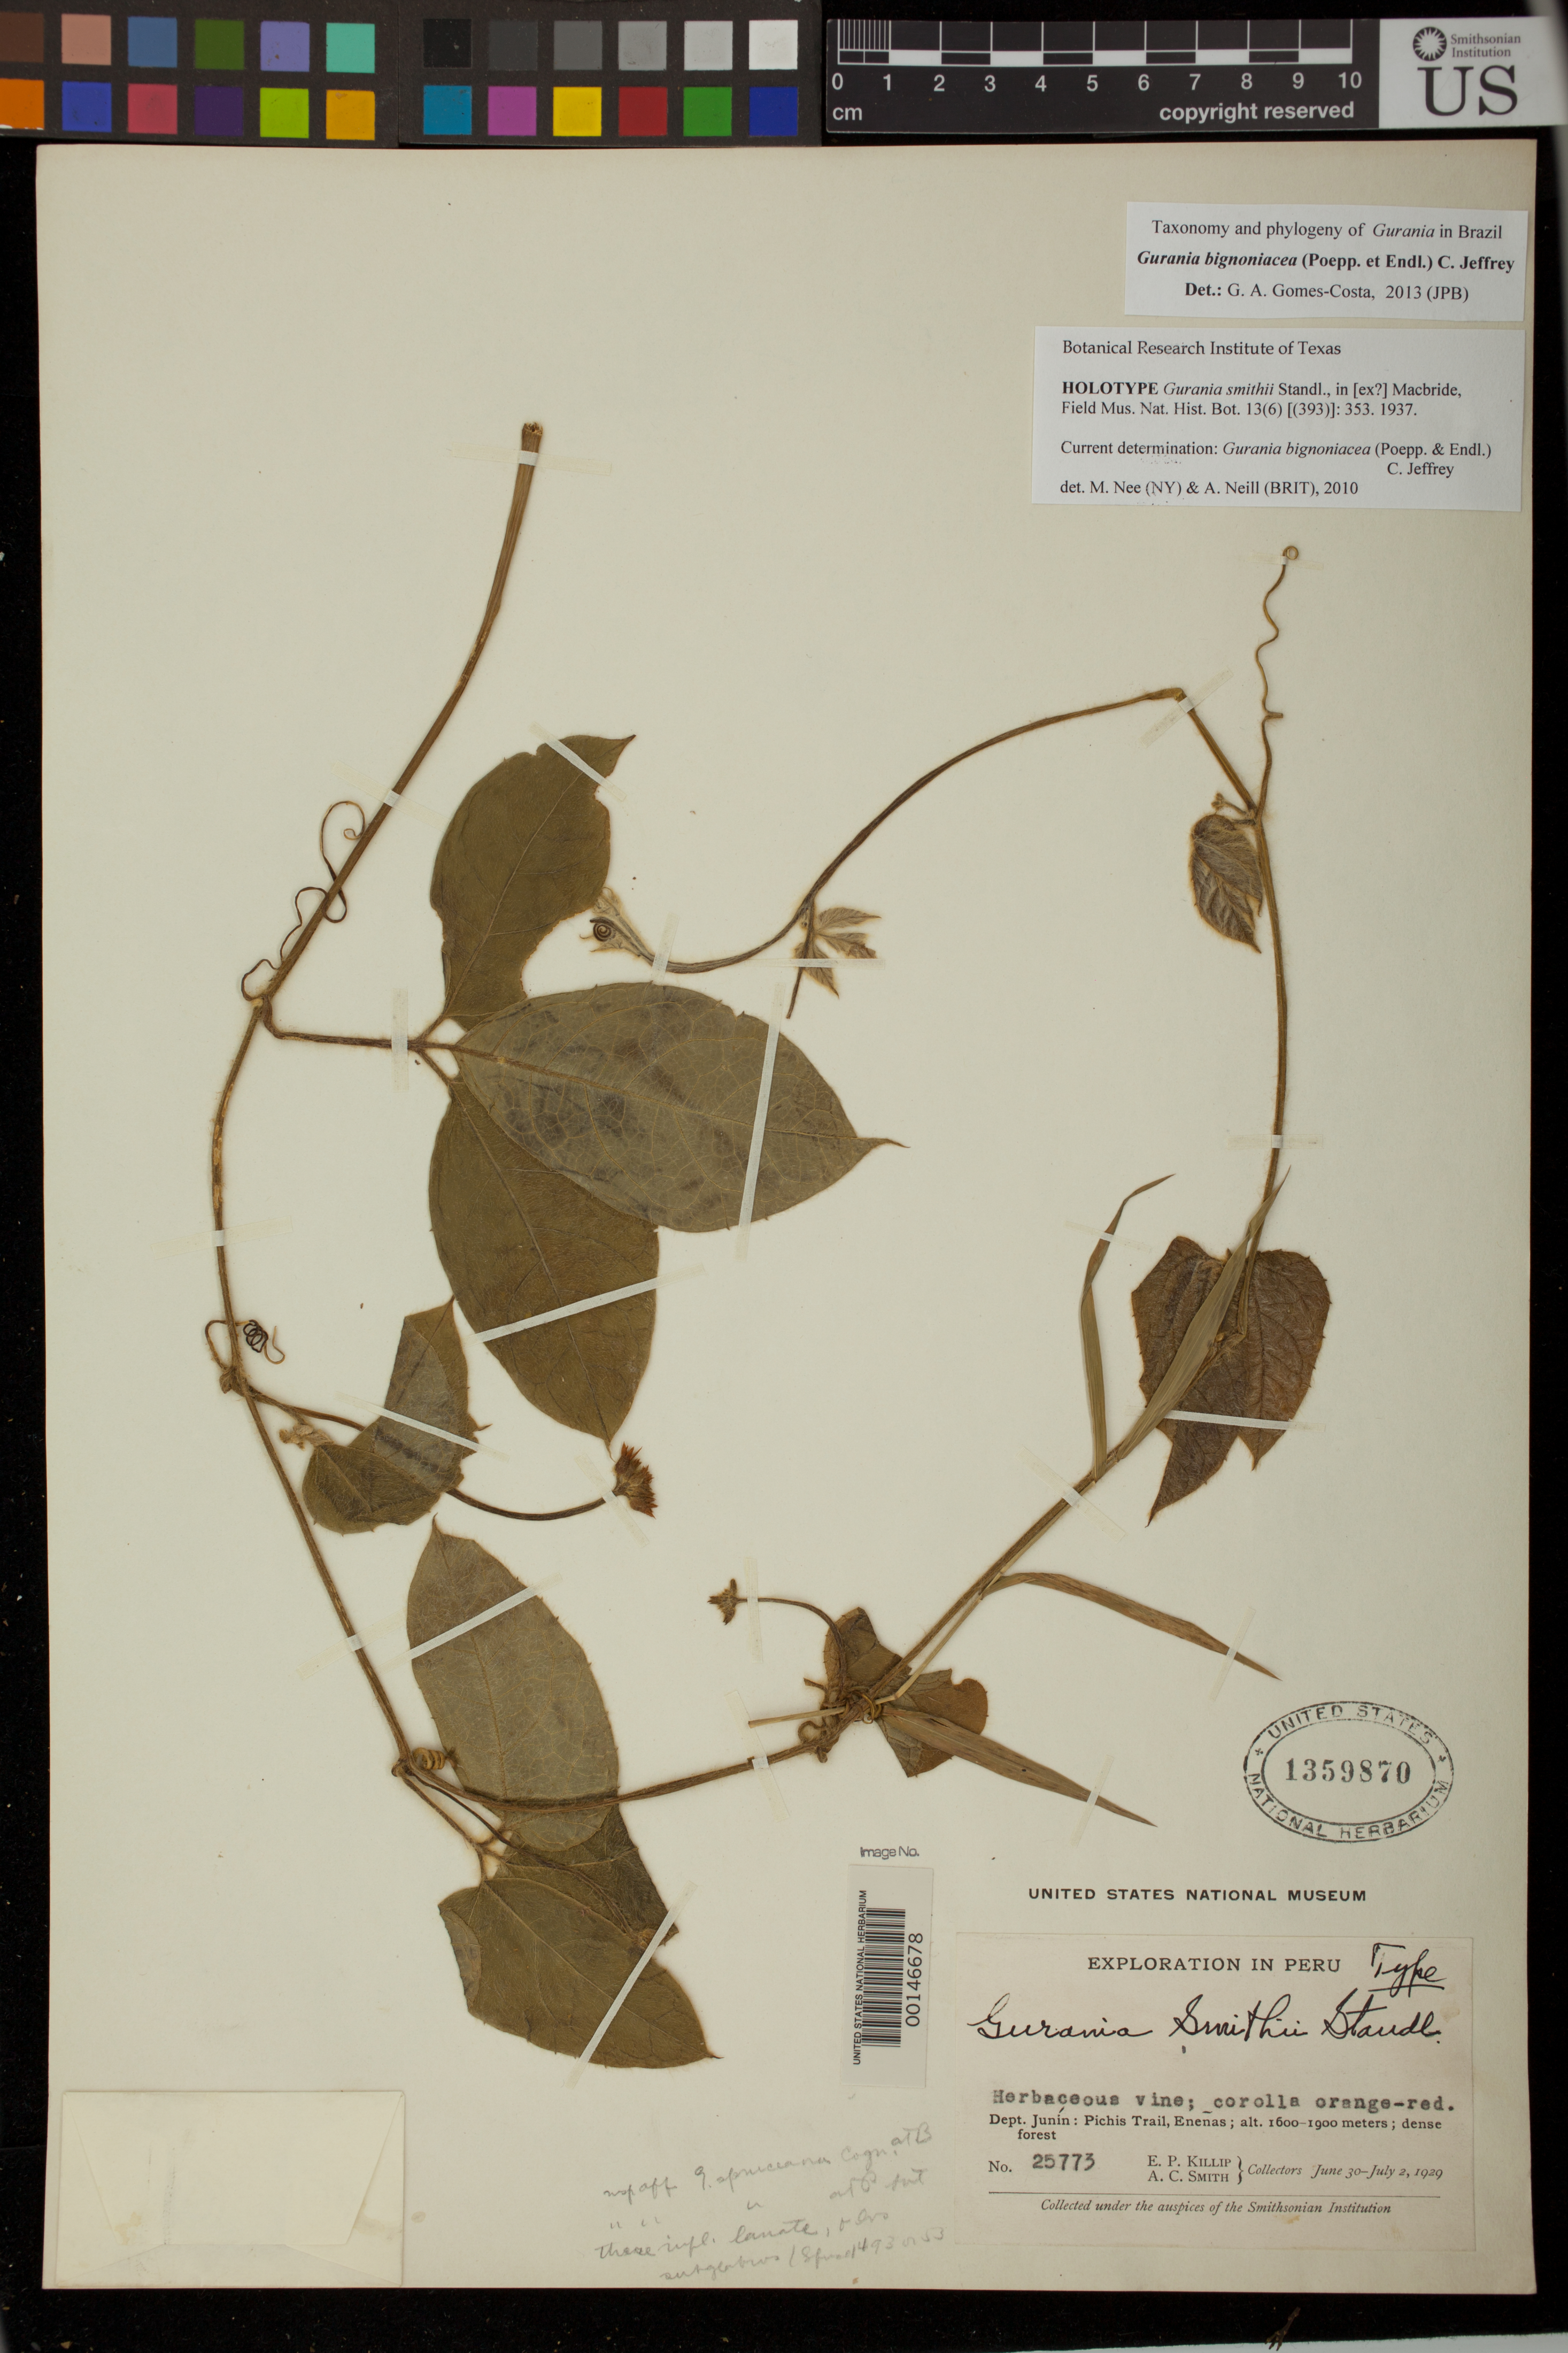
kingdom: Plantae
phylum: Tracheophyta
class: Magnoliopsida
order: Cucurbitales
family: Cucurbitaceae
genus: Gurania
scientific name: Gurania smithii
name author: Standl.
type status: Holotype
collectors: E. P. Killip & A. C. Smith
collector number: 25773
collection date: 1929-06-30/1929-07-02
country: Peru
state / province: Junín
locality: Dept. Junín: Pichis Trail, Eneñas.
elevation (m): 1600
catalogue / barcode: US 1359870